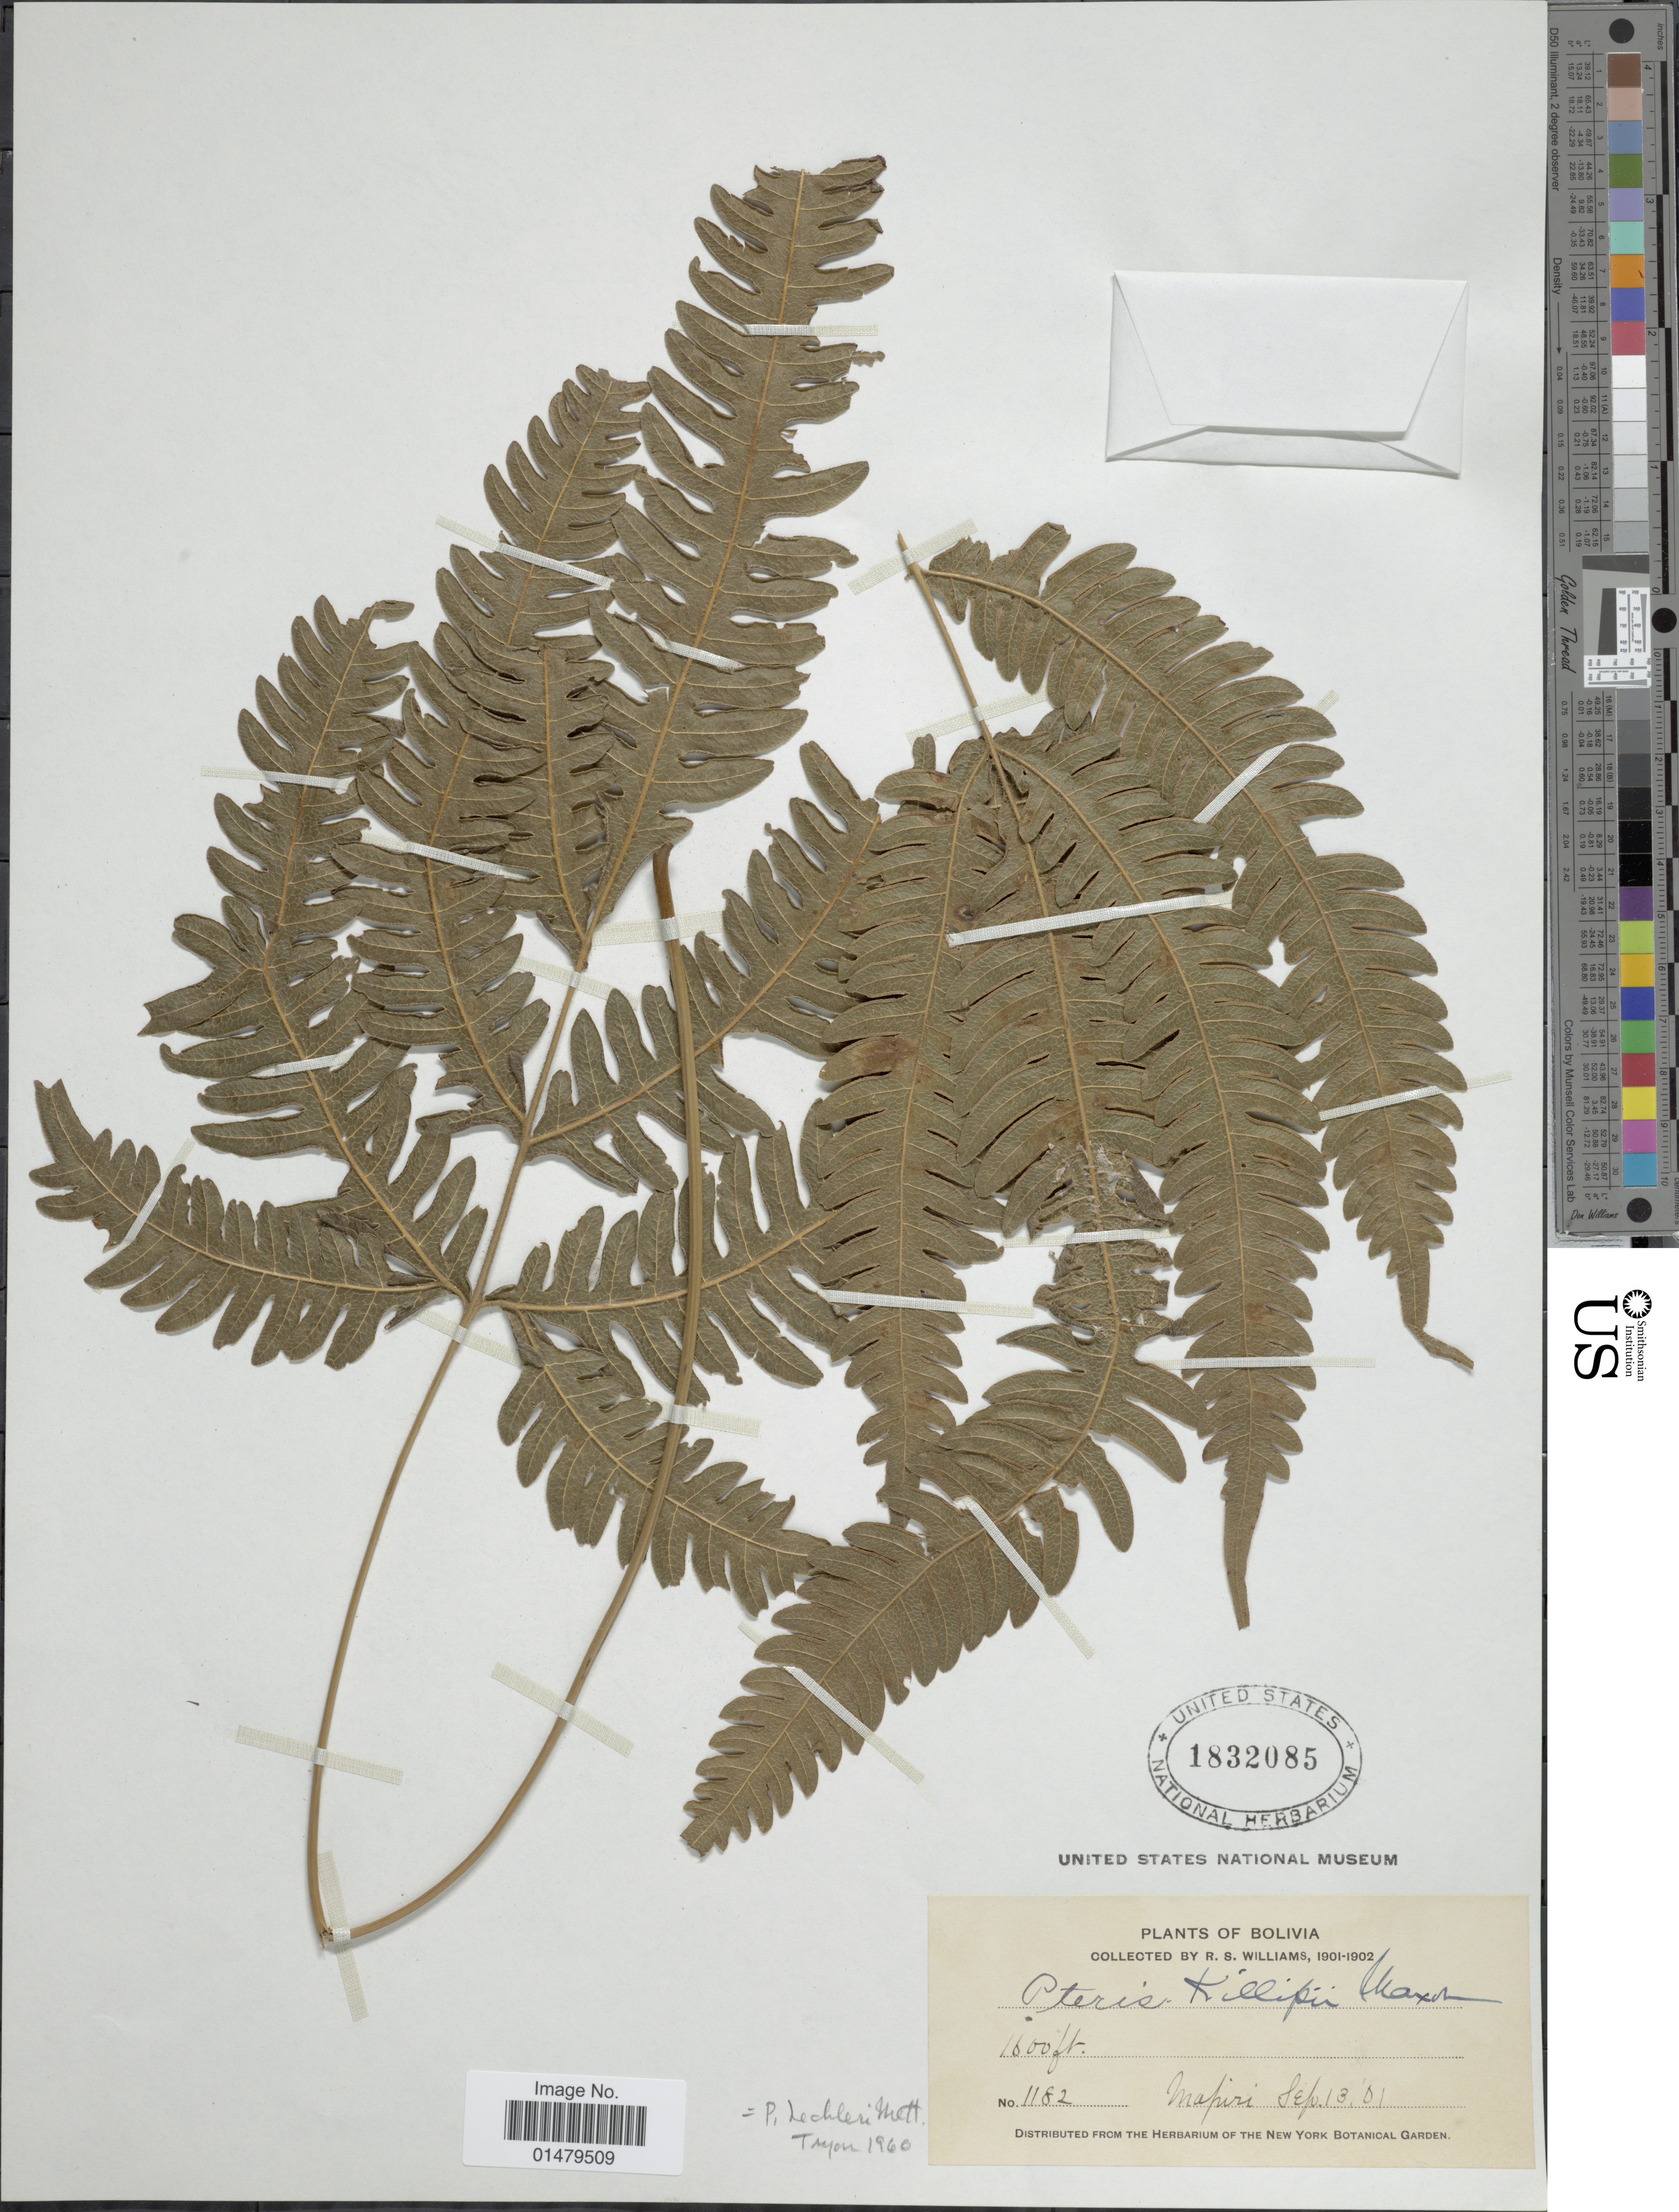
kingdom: Plantae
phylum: Tracheophyta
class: Polypodiopsida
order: Polypodiales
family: Pteridaceae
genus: Pteris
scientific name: Pteris lechleri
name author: Mett.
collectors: R. S. Williams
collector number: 1182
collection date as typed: Sep 13, '01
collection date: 1901-09-13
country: Bolivia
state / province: La Páz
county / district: Larecaja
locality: Mapiri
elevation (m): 488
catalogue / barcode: US 1832085